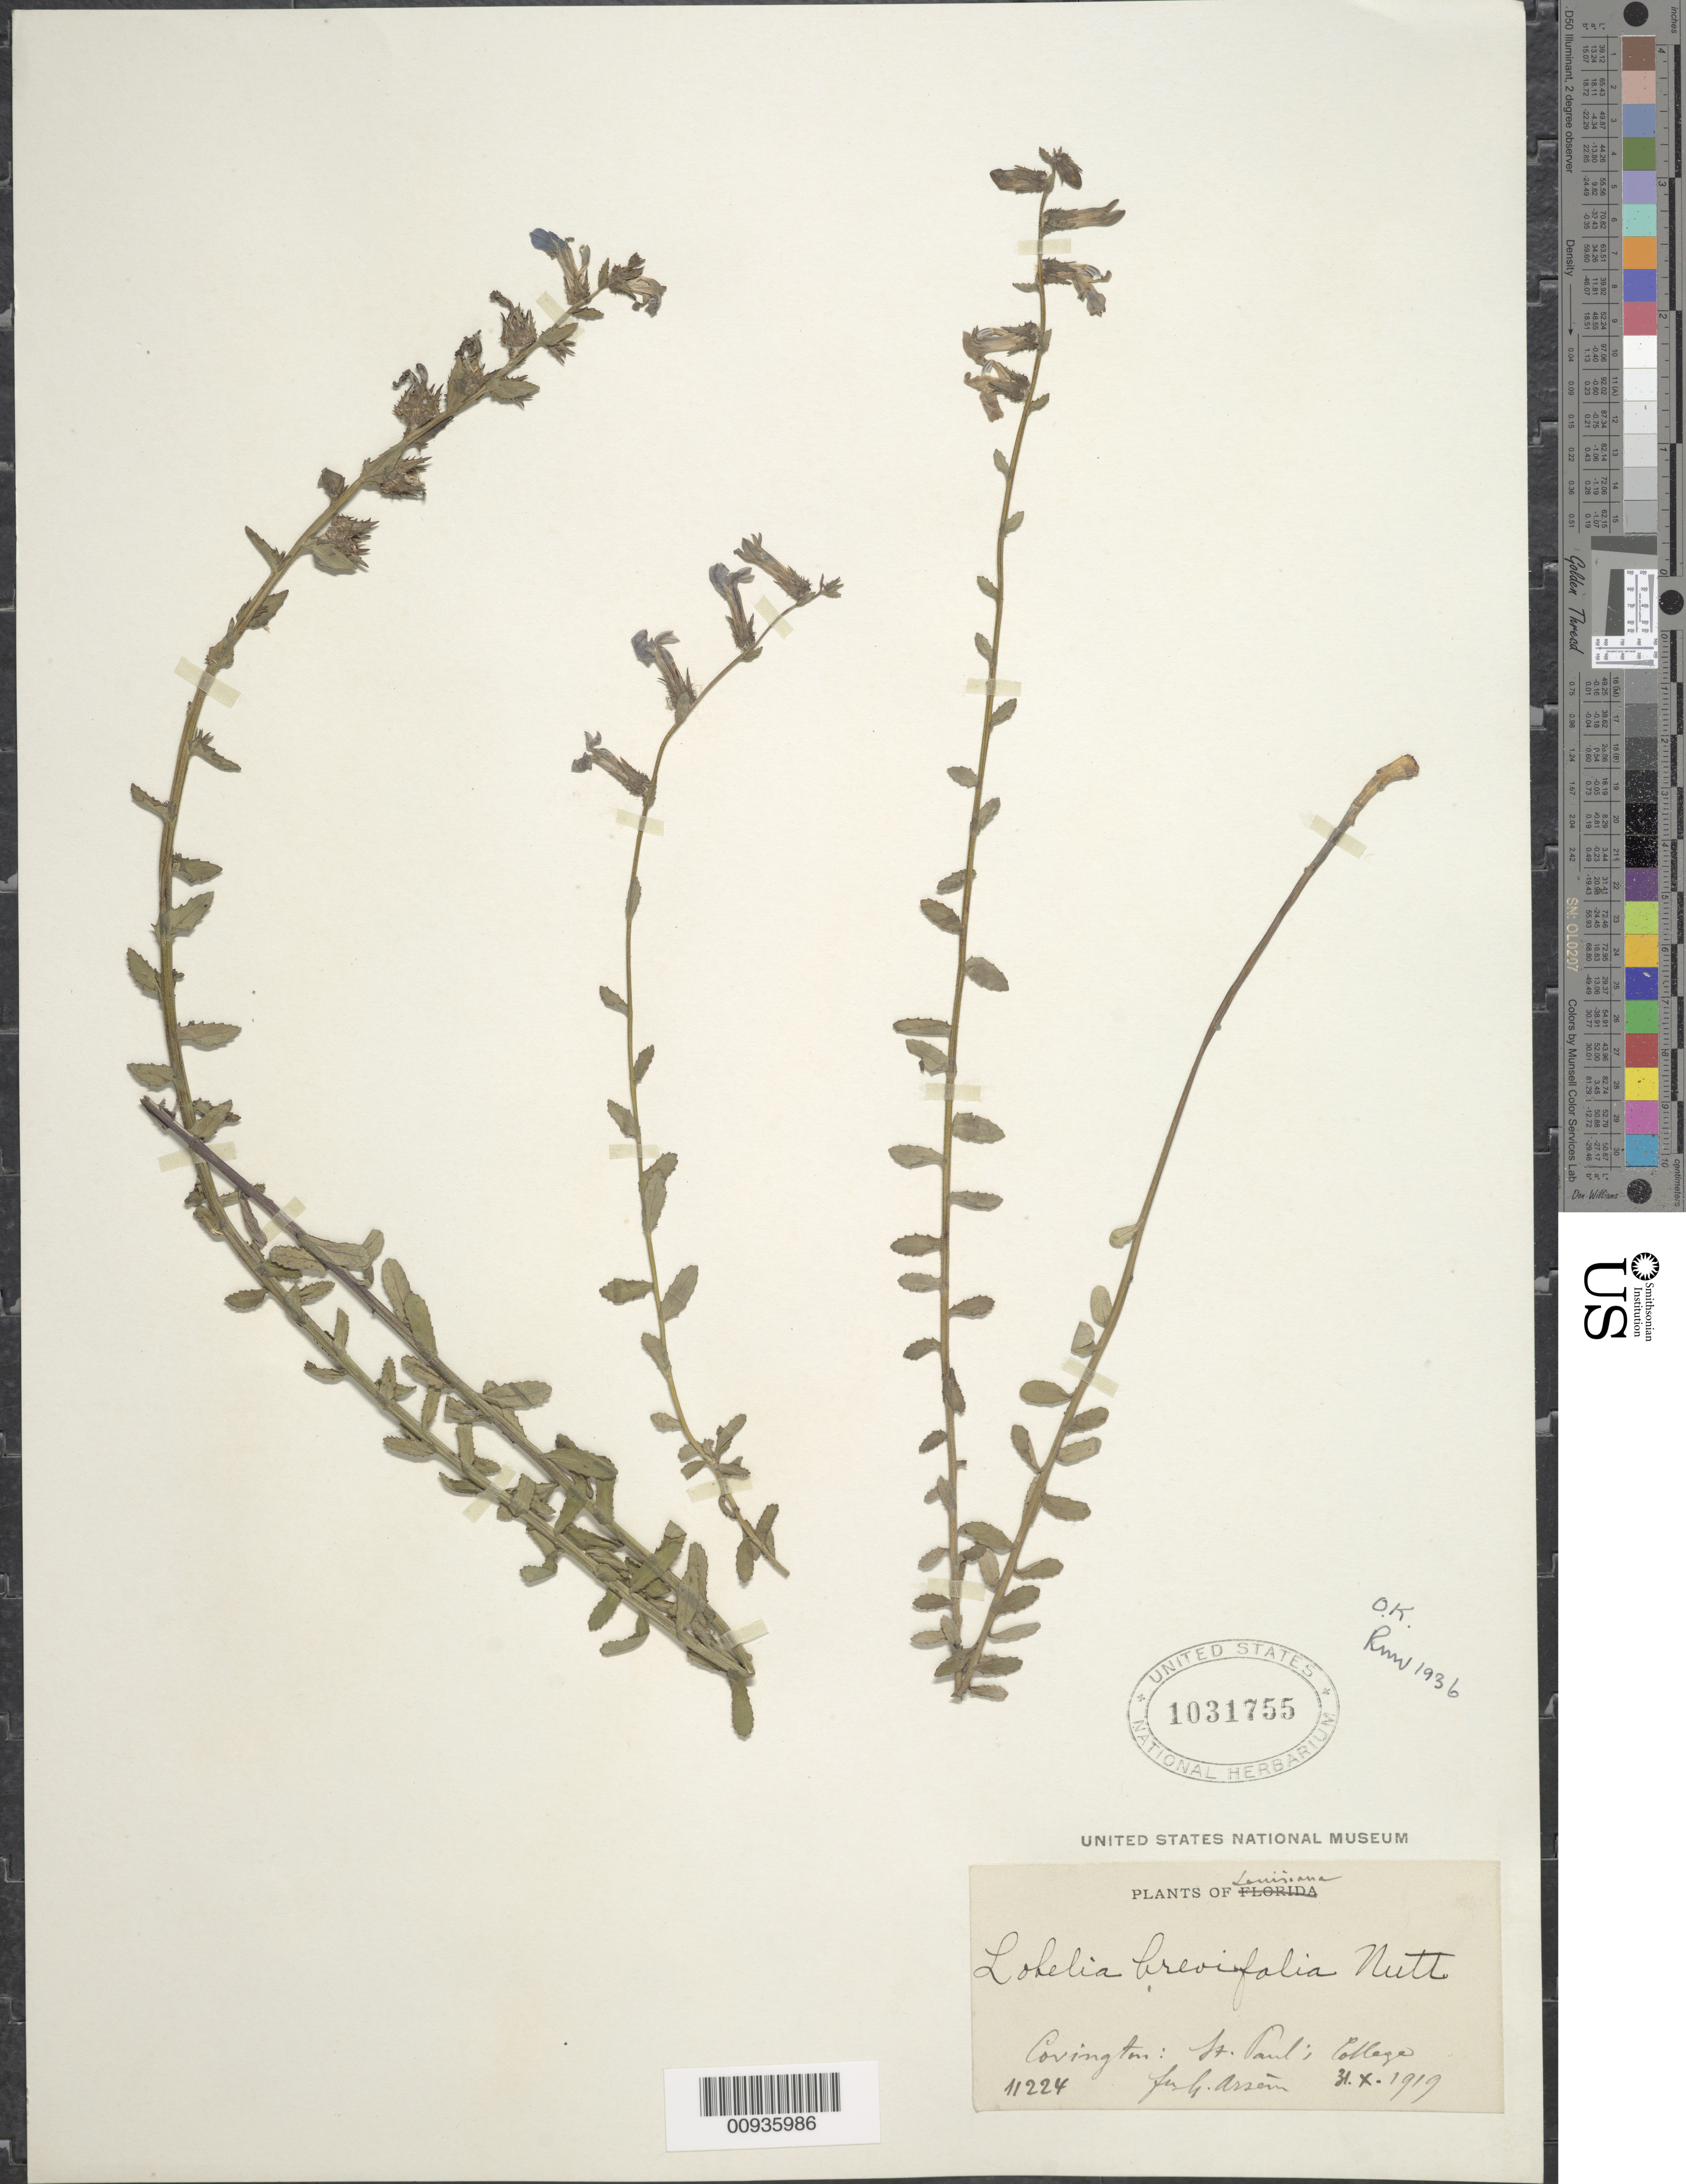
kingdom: Plantae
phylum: Tracheophyta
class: Magnoliopsida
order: Asterales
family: Campanulaceae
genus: Lobelia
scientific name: Lobelia brevifolia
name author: Nutt. ex A. DC.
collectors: Bro. G. Arsène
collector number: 11224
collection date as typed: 31 Oct 1919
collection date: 1919-10-31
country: United States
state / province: Louisiana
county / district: Saint Tammany Parish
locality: Covington: St. Paul's College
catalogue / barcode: US 1031755